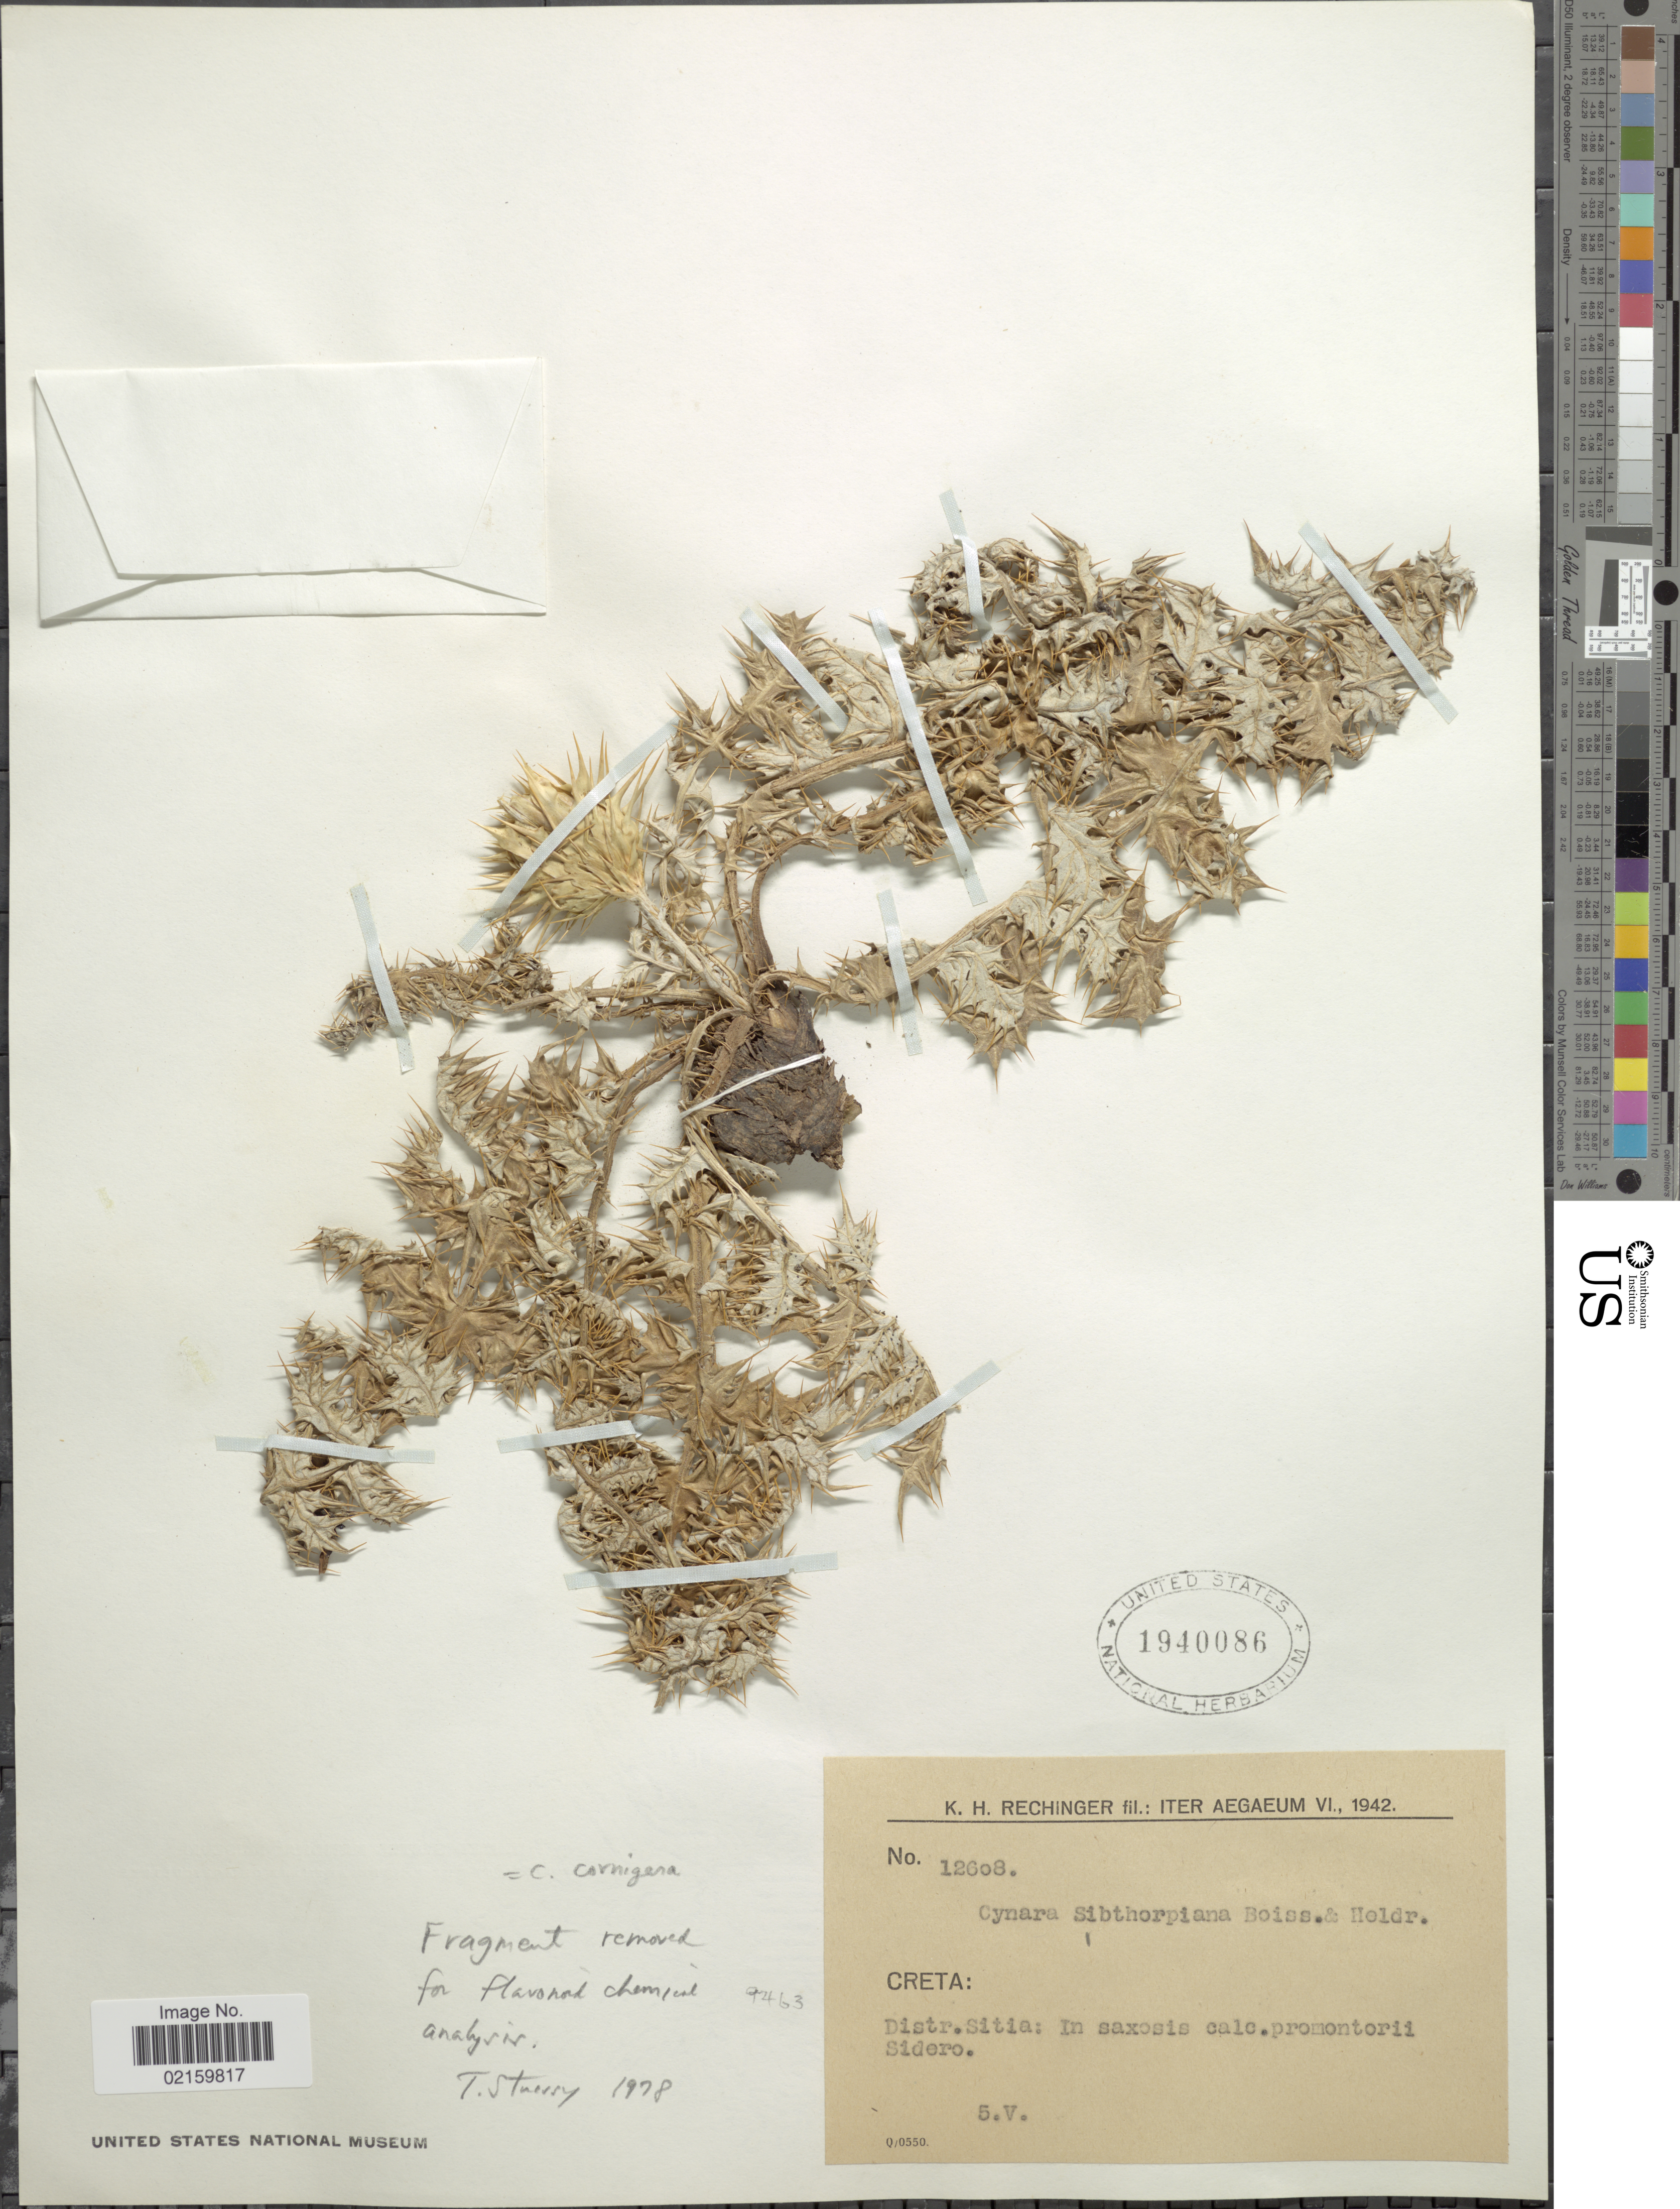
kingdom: Plantae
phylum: Tracheophyta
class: Magnoliopsida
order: Asterales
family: Asteraceae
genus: Cynara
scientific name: Cynara cornigera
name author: Lindl.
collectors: K. H. Rechinger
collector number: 12608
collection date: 1942-05-05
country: Greece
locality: Creta: Distr. Sitia. In saxosis calc. promontorri Sidero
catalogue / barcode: US 1940086